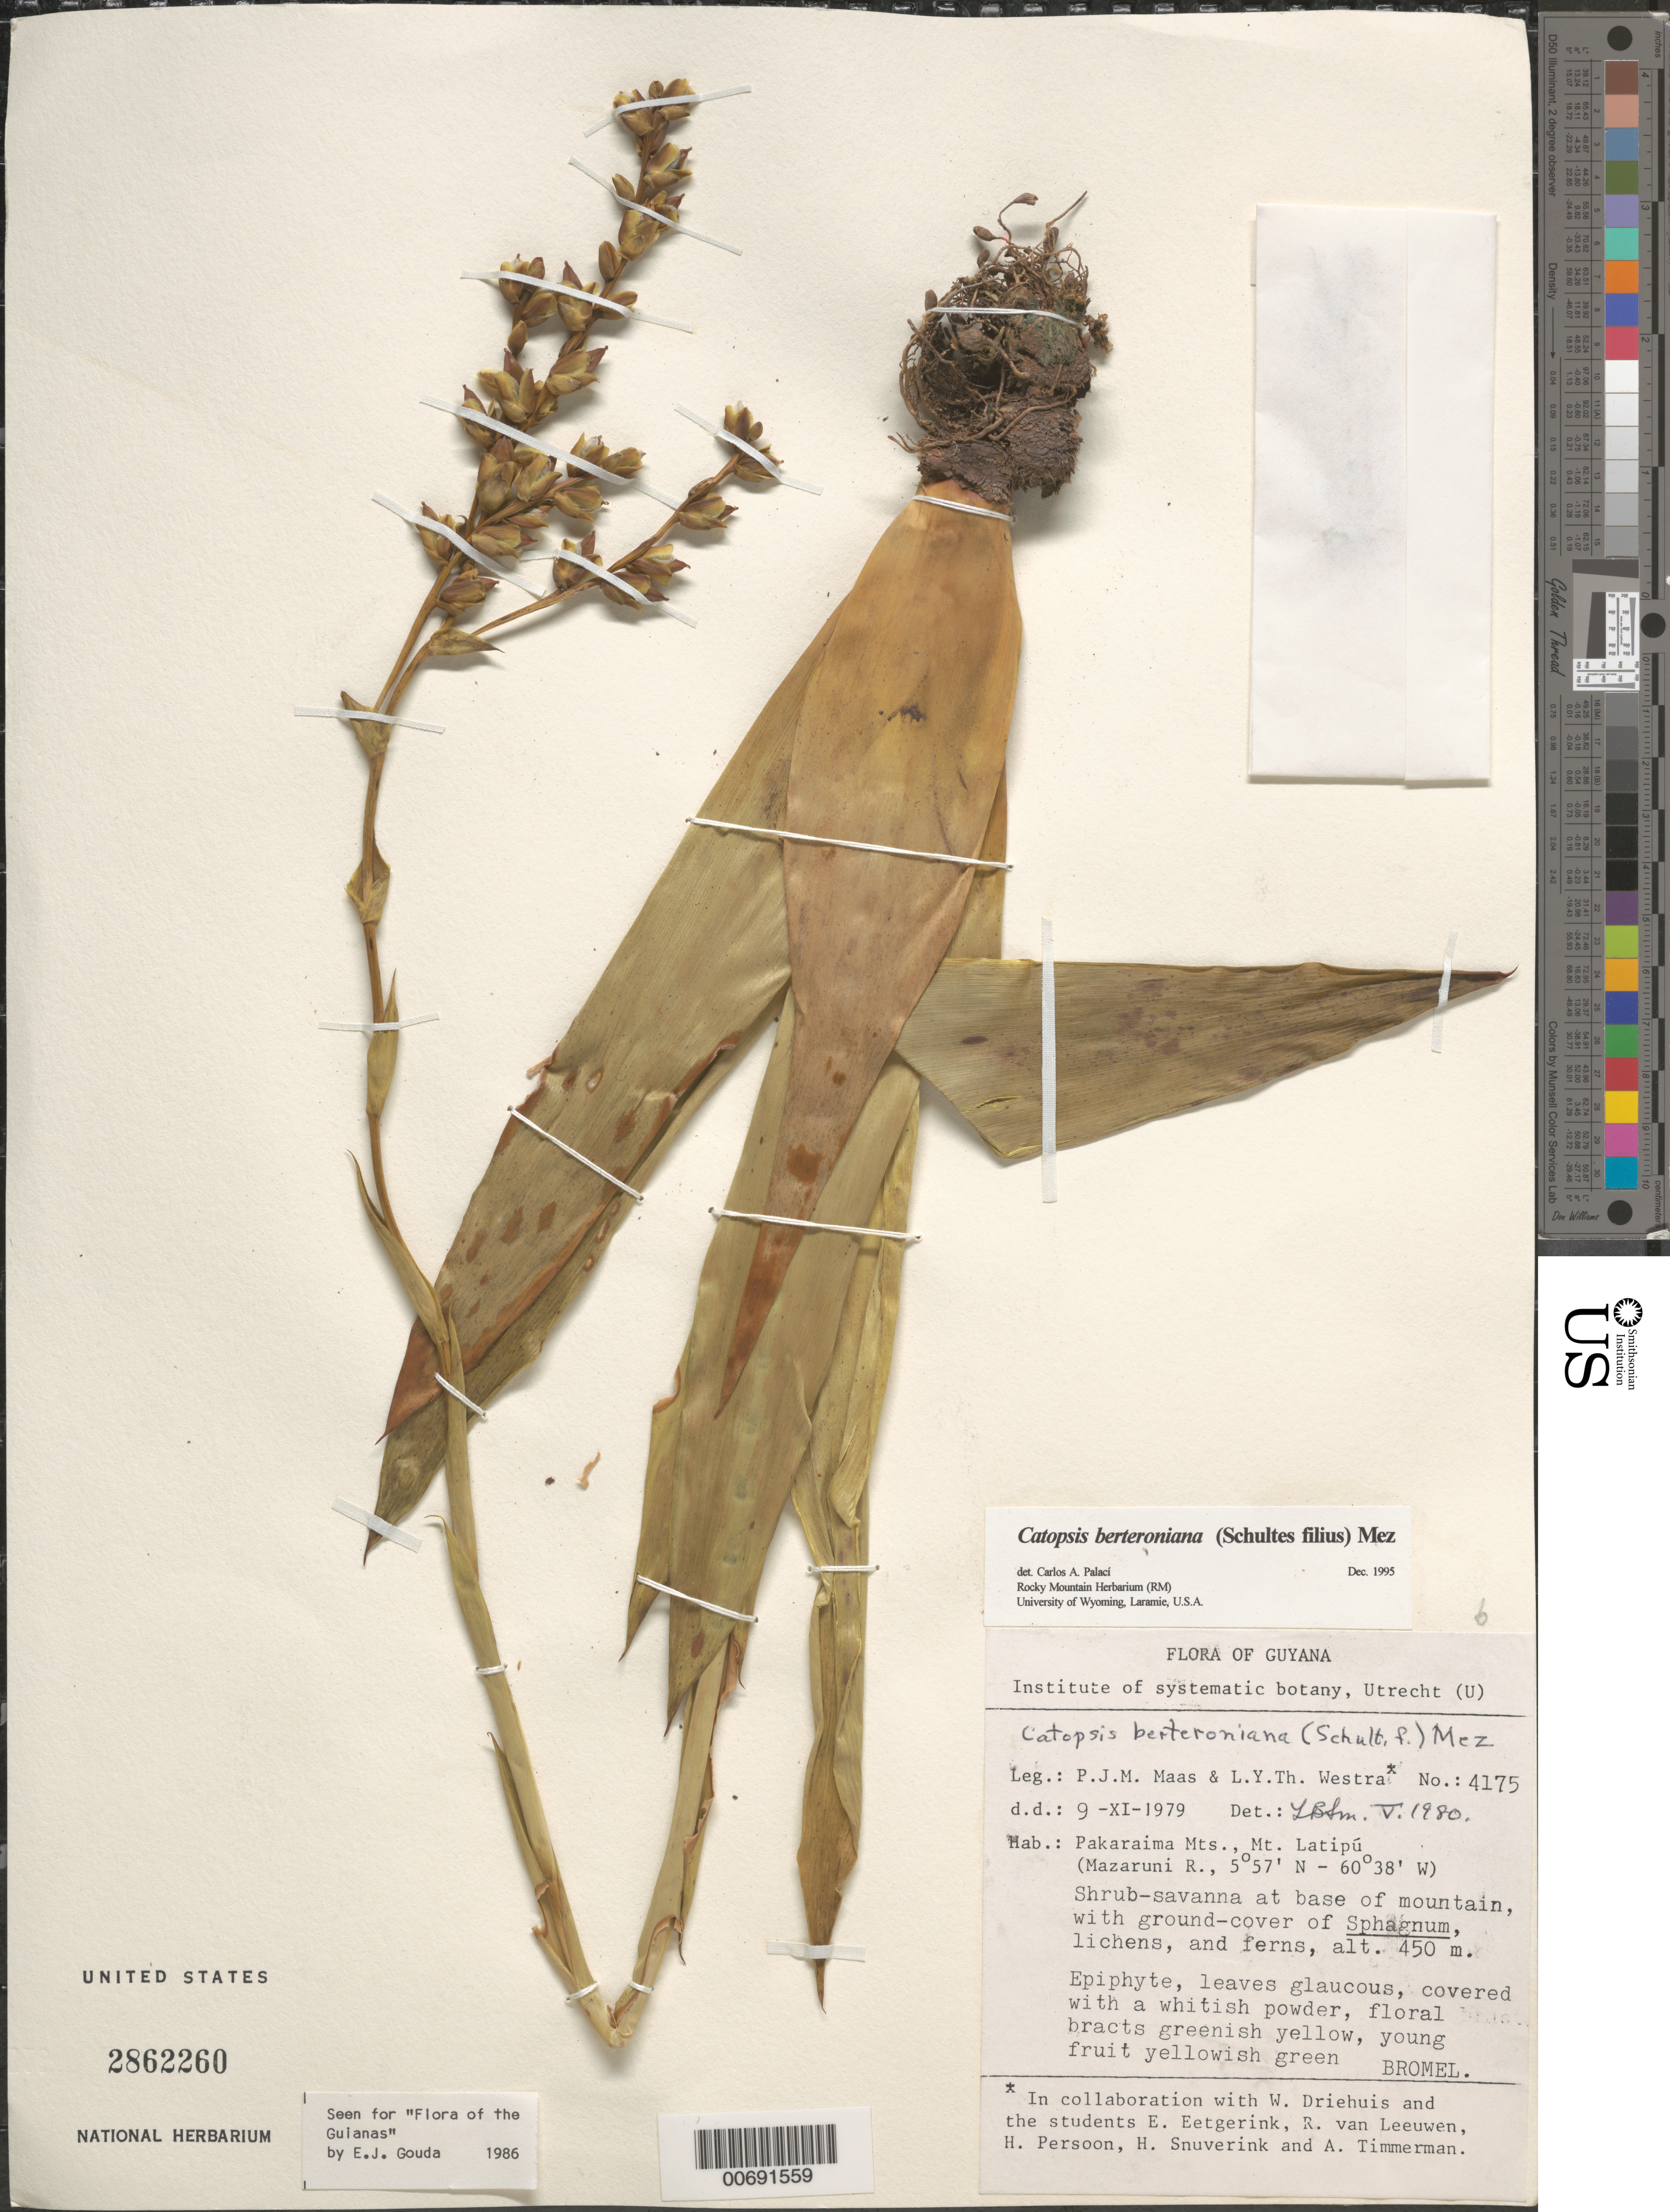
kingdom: Plantae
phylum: Tracheophyta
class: Liliopsida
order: Poales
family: Bromeliaceae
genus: Catopsis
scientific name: Catopsis berteroniana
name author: (Schult. & Schult. f.) Mez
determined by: Palací, C. A., (RM), University of Wyoming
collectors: P. Maas & L. Y. T. Westra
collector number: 4175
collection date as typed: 9-Nov-79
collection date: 1979-11-09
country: Guyana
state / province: Cuyuni-Mazaruni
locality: Mt. Latipú, Pakaraima Mts. (Mazaruni R.)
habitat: Shrub savanna at base of mountain with ground cover of Sphagnum, lichens, and ferns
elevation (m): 450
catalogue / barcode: US 2862260